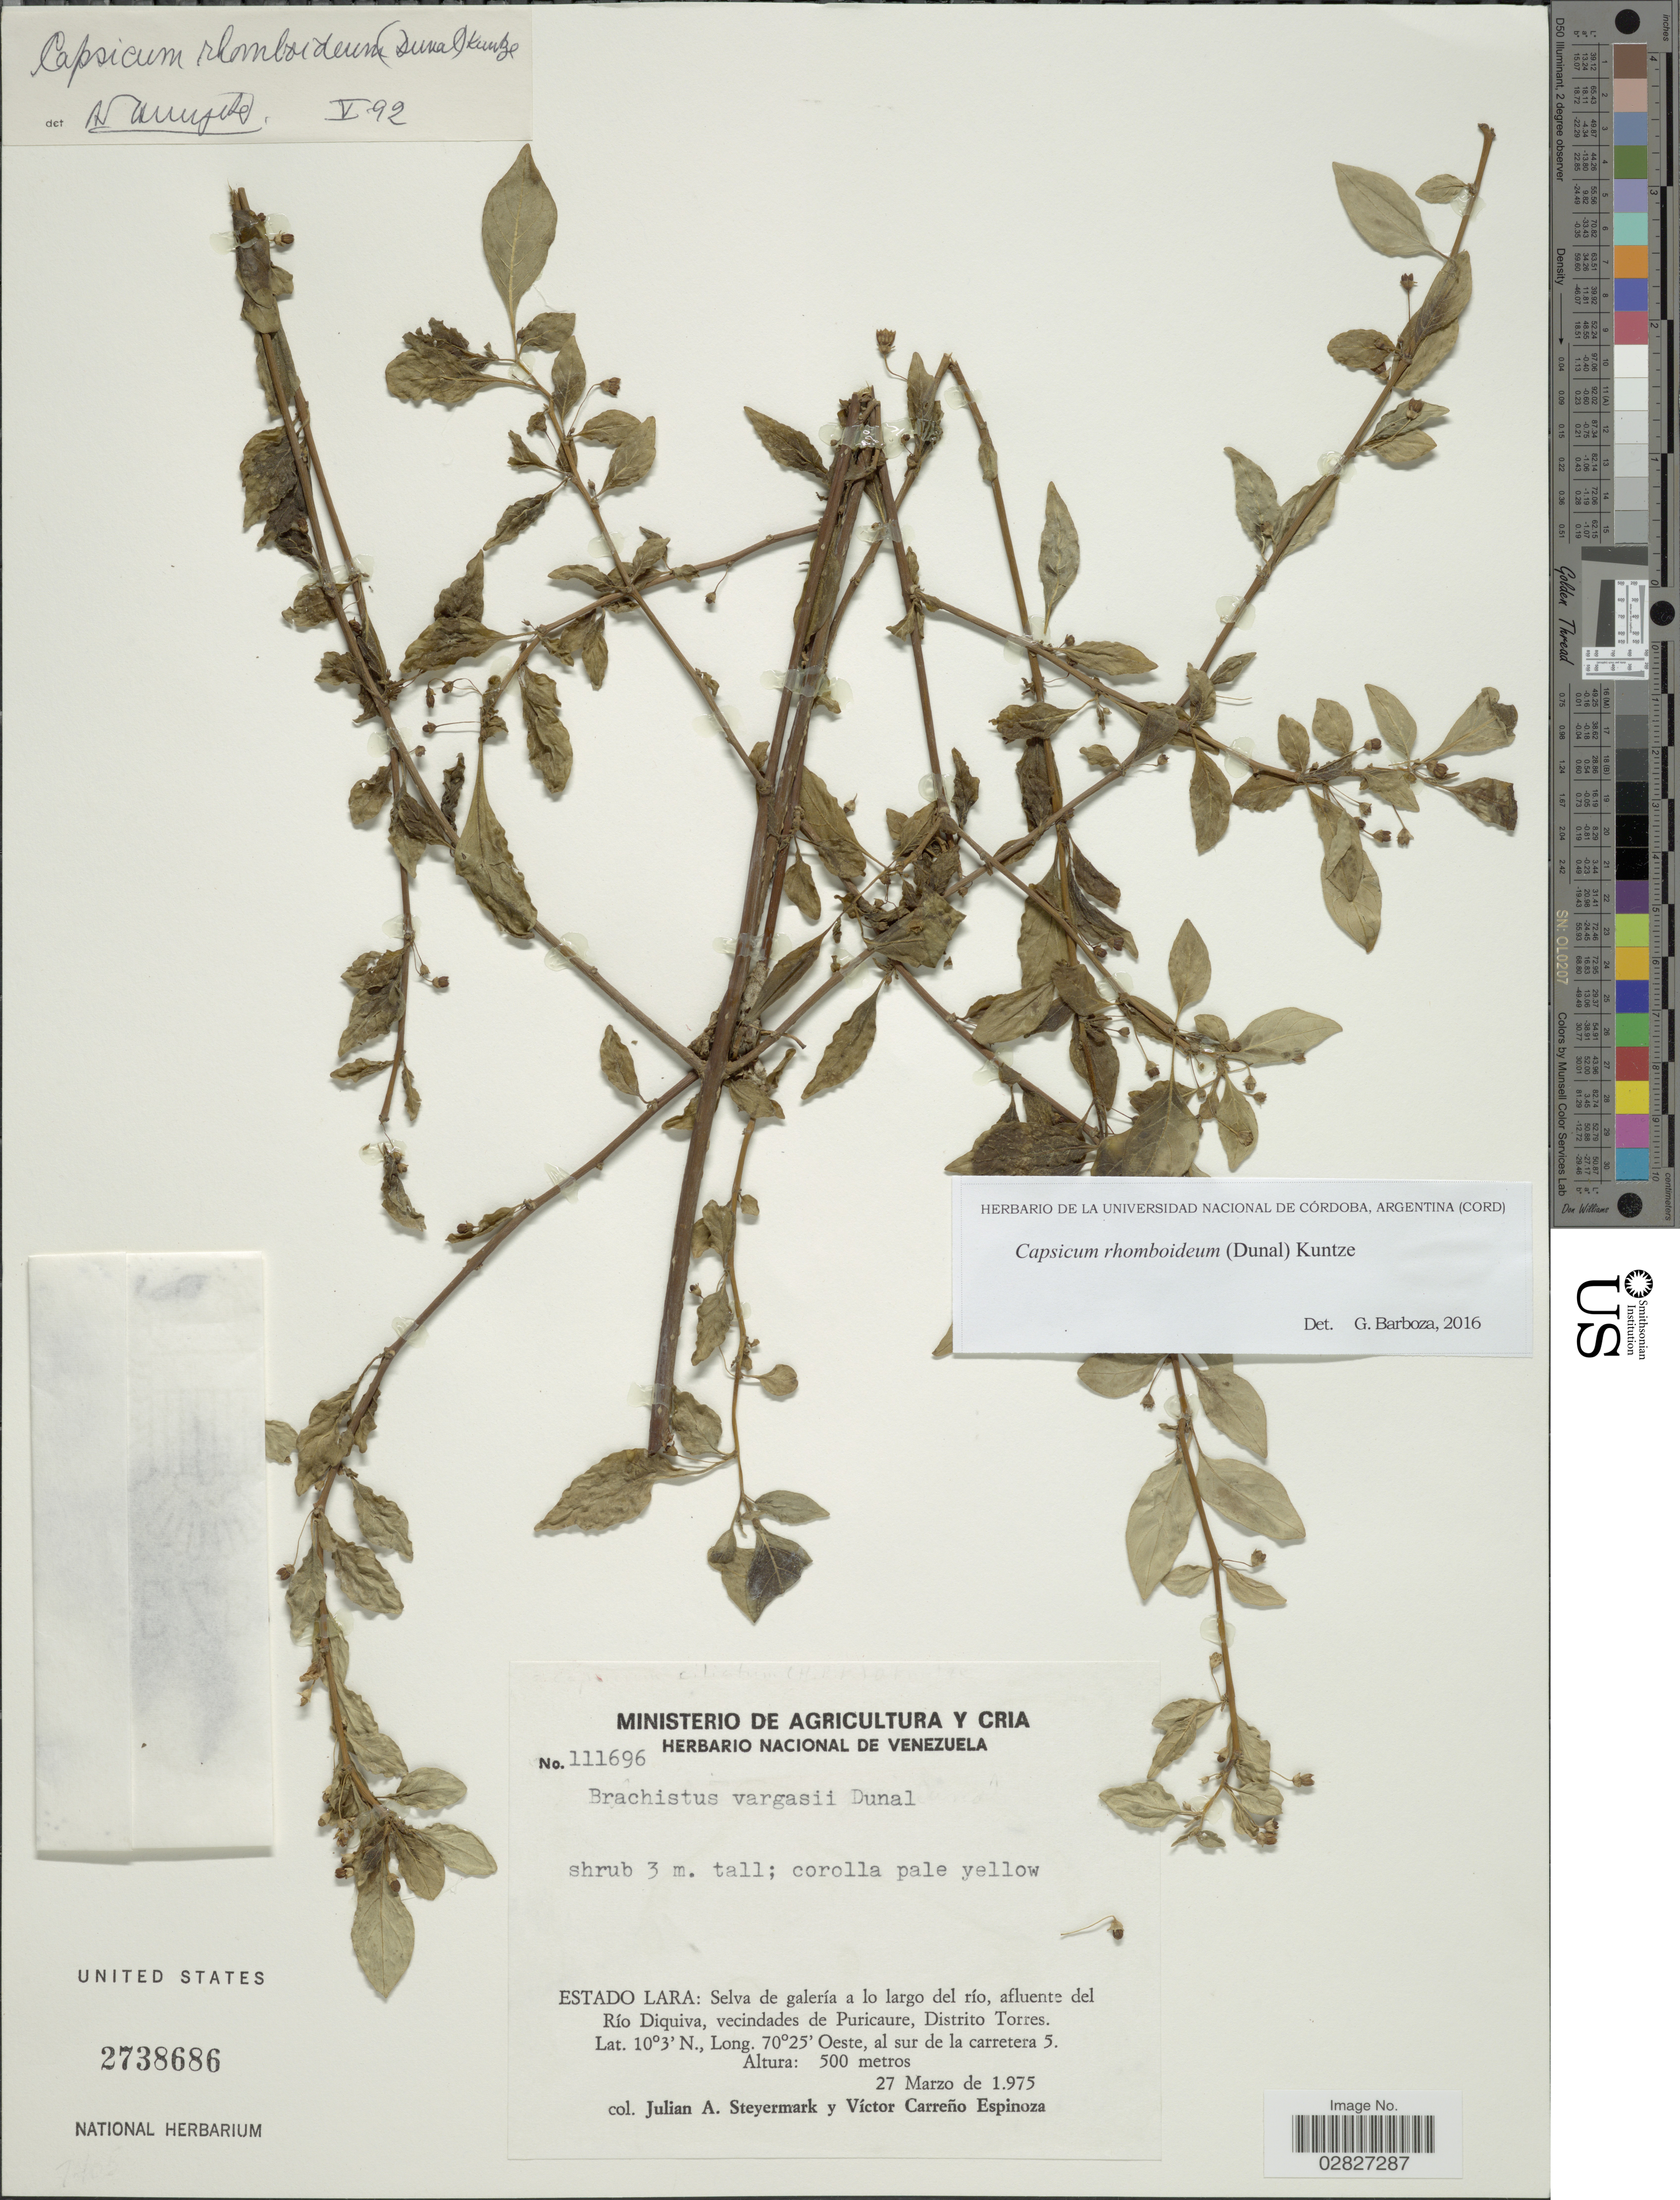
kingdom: Plantae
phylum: Tracheophyta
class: Magnoliopsida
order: Solanales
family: Solanaceae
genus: Capsicum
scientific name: Capsicum rhomboideum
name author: (Humb. & Bonpl. ex Dunal) Kuntze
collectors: J. Steyermark & V. Espinoza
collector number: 111696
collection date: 1975-03-27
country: Venezuela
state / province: Lara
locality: Estado Lara: Selva de galería a lo largo del río, afluente del Río Diquiva, vecindades de Puricaure, Distrito Torres.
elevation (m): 500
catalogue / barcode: US 2738686